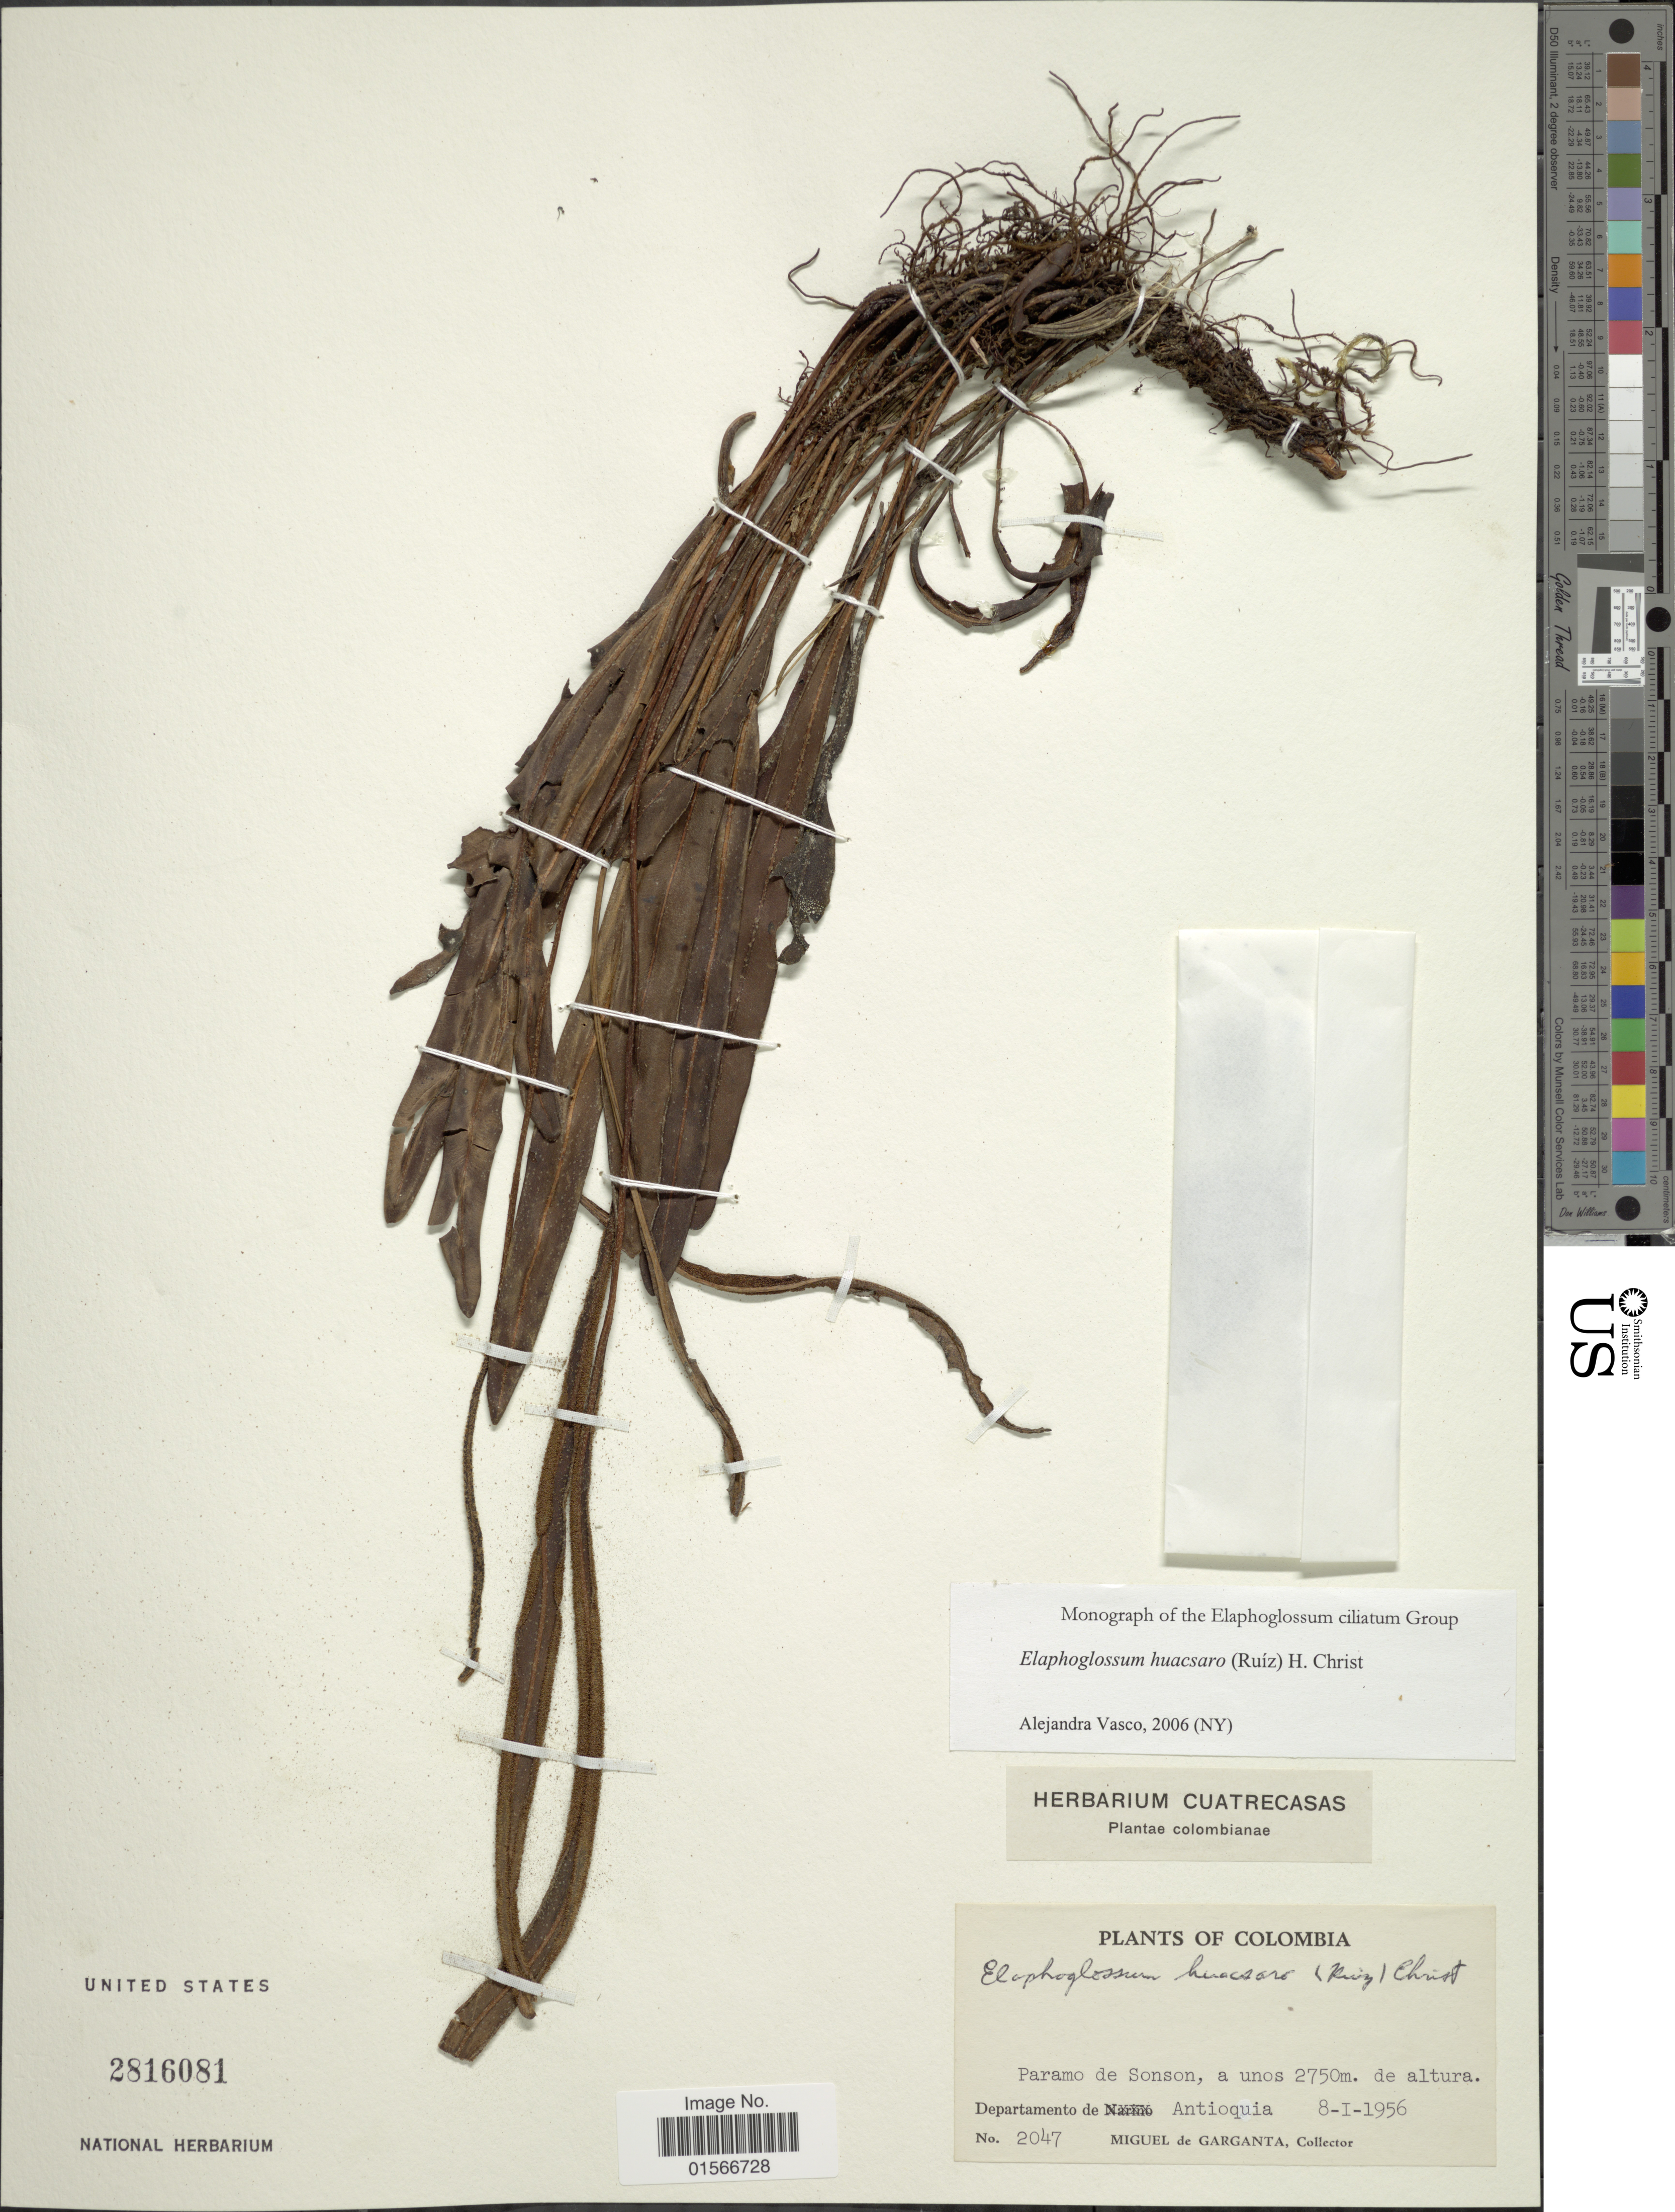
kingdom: Plantae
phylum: Tracheophyta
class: Polypodiopsida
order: Polypodiales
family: Dryopteridaceae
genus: Elaphoglossum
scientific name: Elaphoglossum huacsaro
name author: (Ruiz) Christ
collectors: M. Garganta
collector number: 2047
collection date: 1956-01-08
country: Colombia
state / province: Antioquia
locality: Paramo de Sonson, a unos, Departamento de Antioquia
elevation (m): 2750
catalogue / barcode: US 2816081